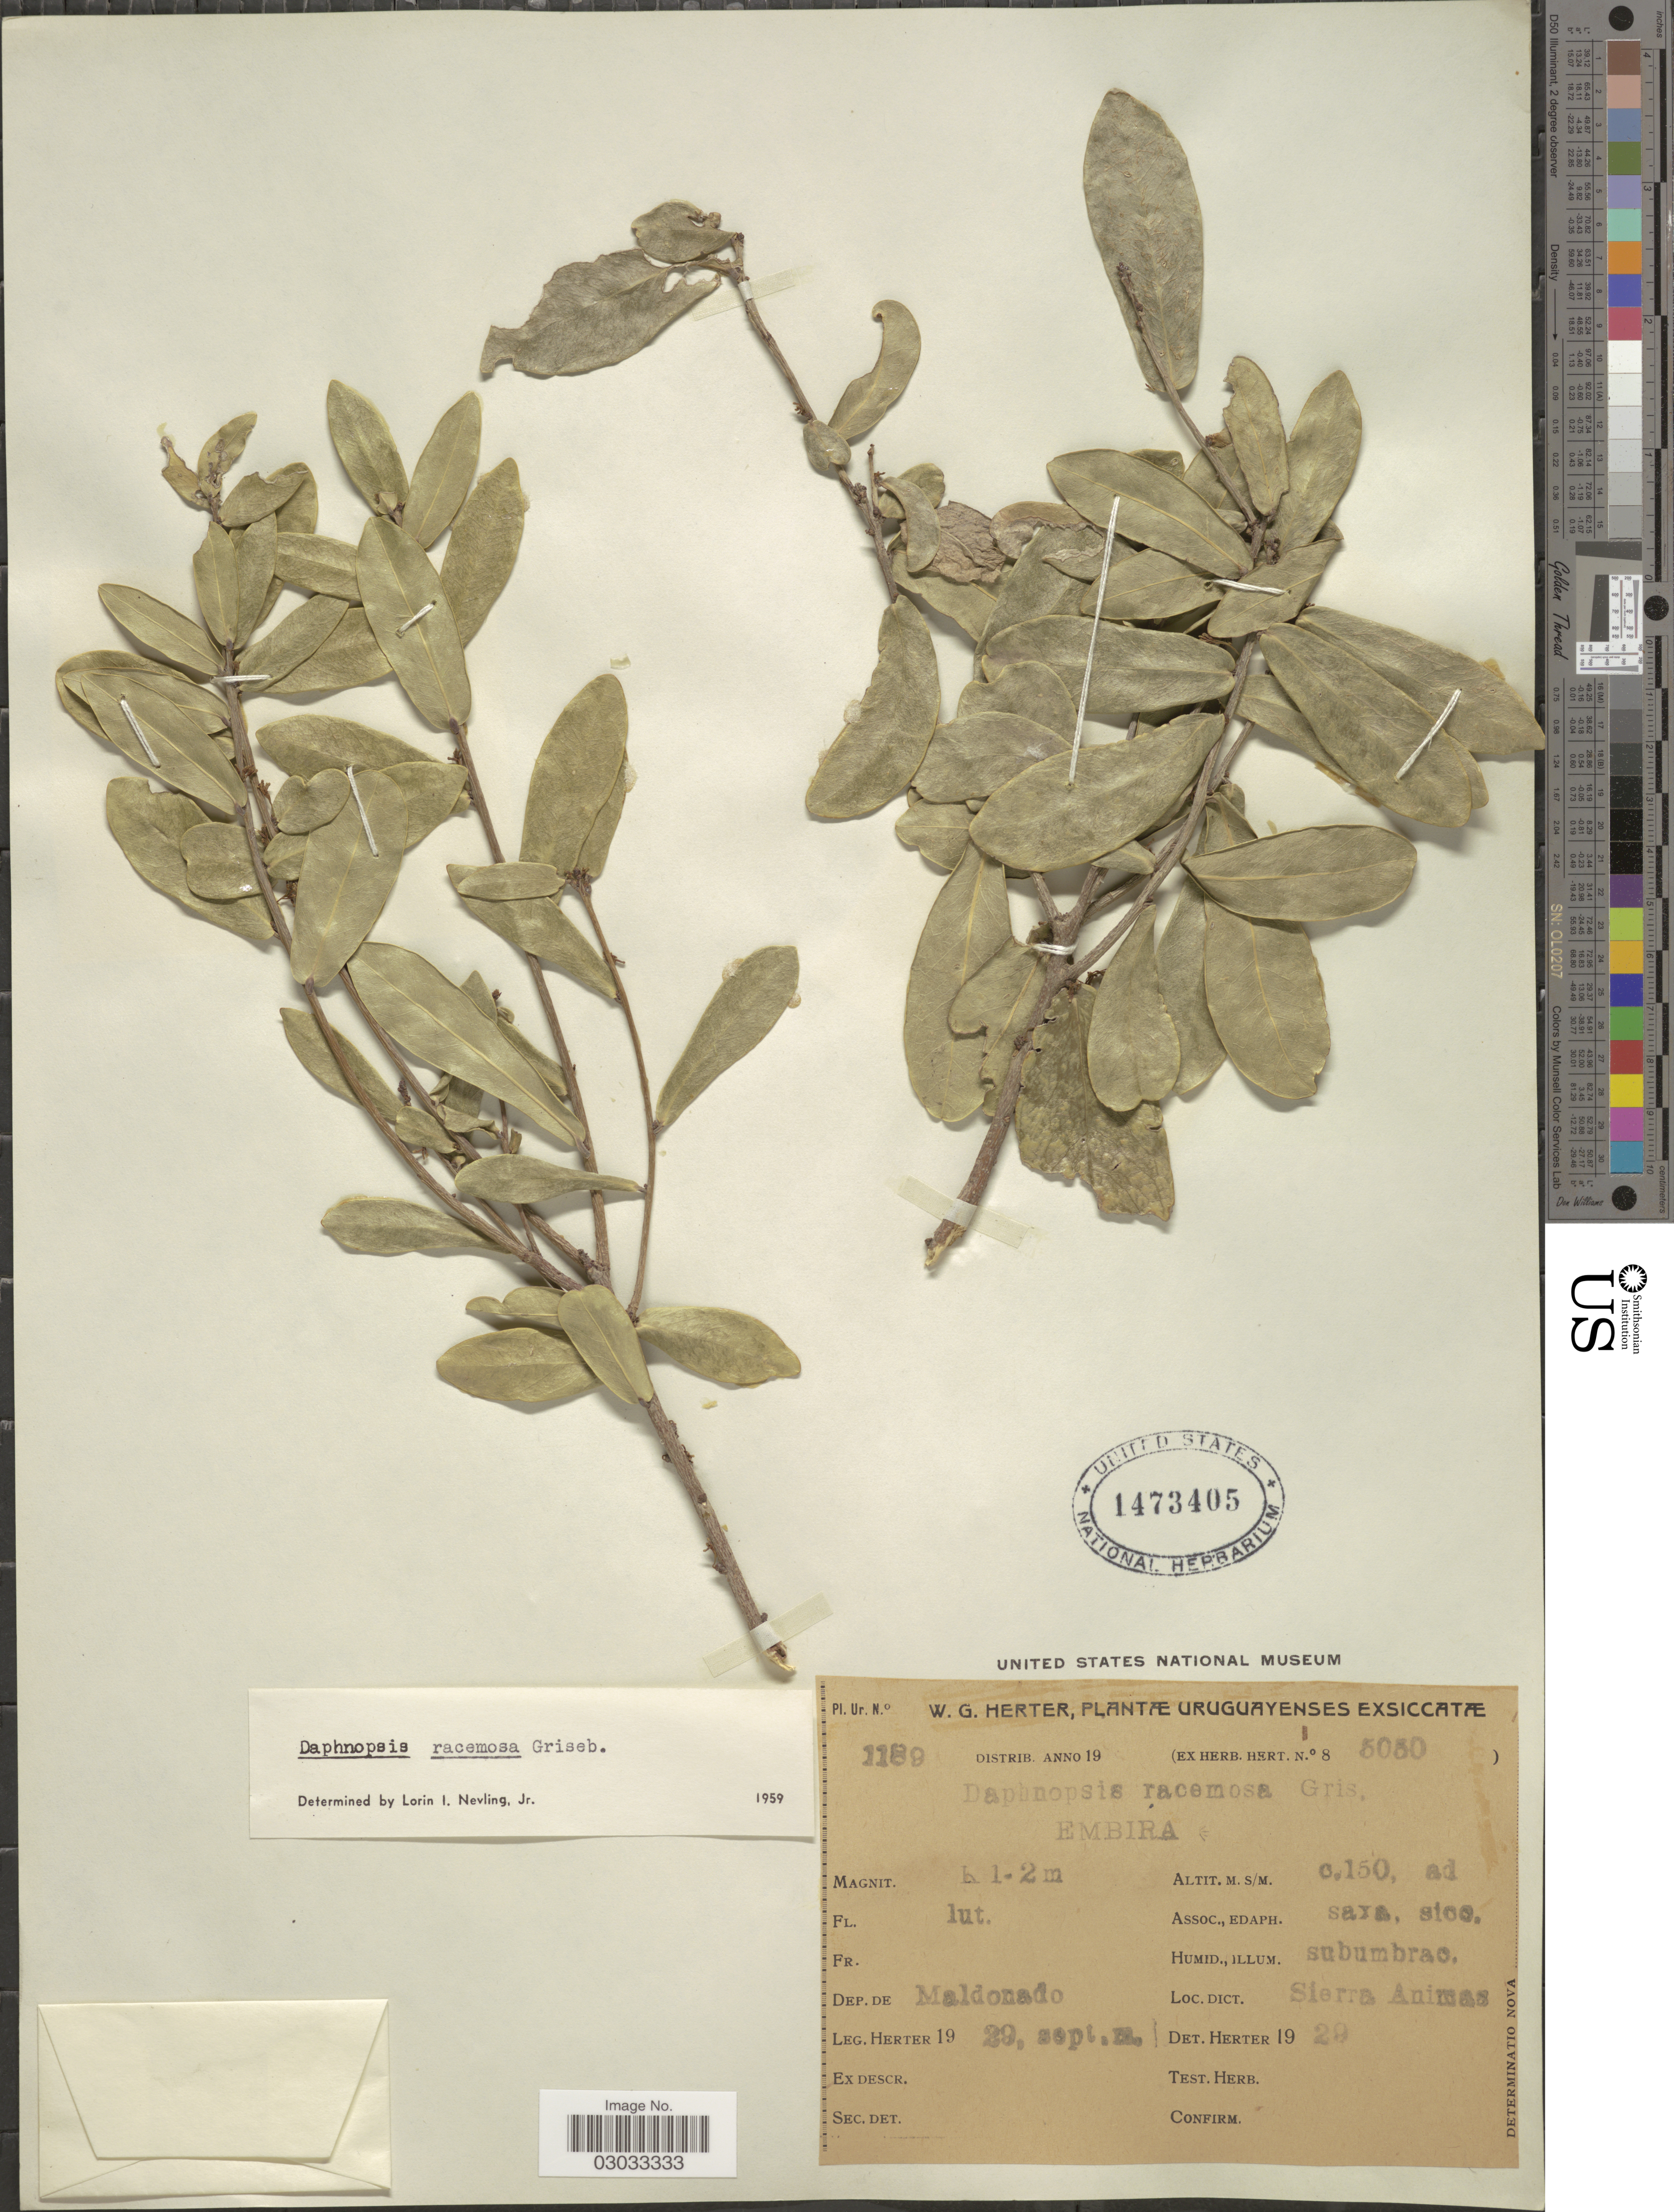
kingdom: Plantae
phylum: Tracheophyta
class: Magnoliopsida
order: Malvales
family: Thymelaeaceae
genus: Daphnopsis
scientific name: Daphnopsis racemosa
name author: Griseb.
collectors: W. G. Herter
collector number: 1189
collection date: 1929-09-12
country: Uruguay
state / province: Maldonado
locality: Dep. de Maldonado, Loc. Dict. Sierra Animas.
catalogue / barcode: US 1473405